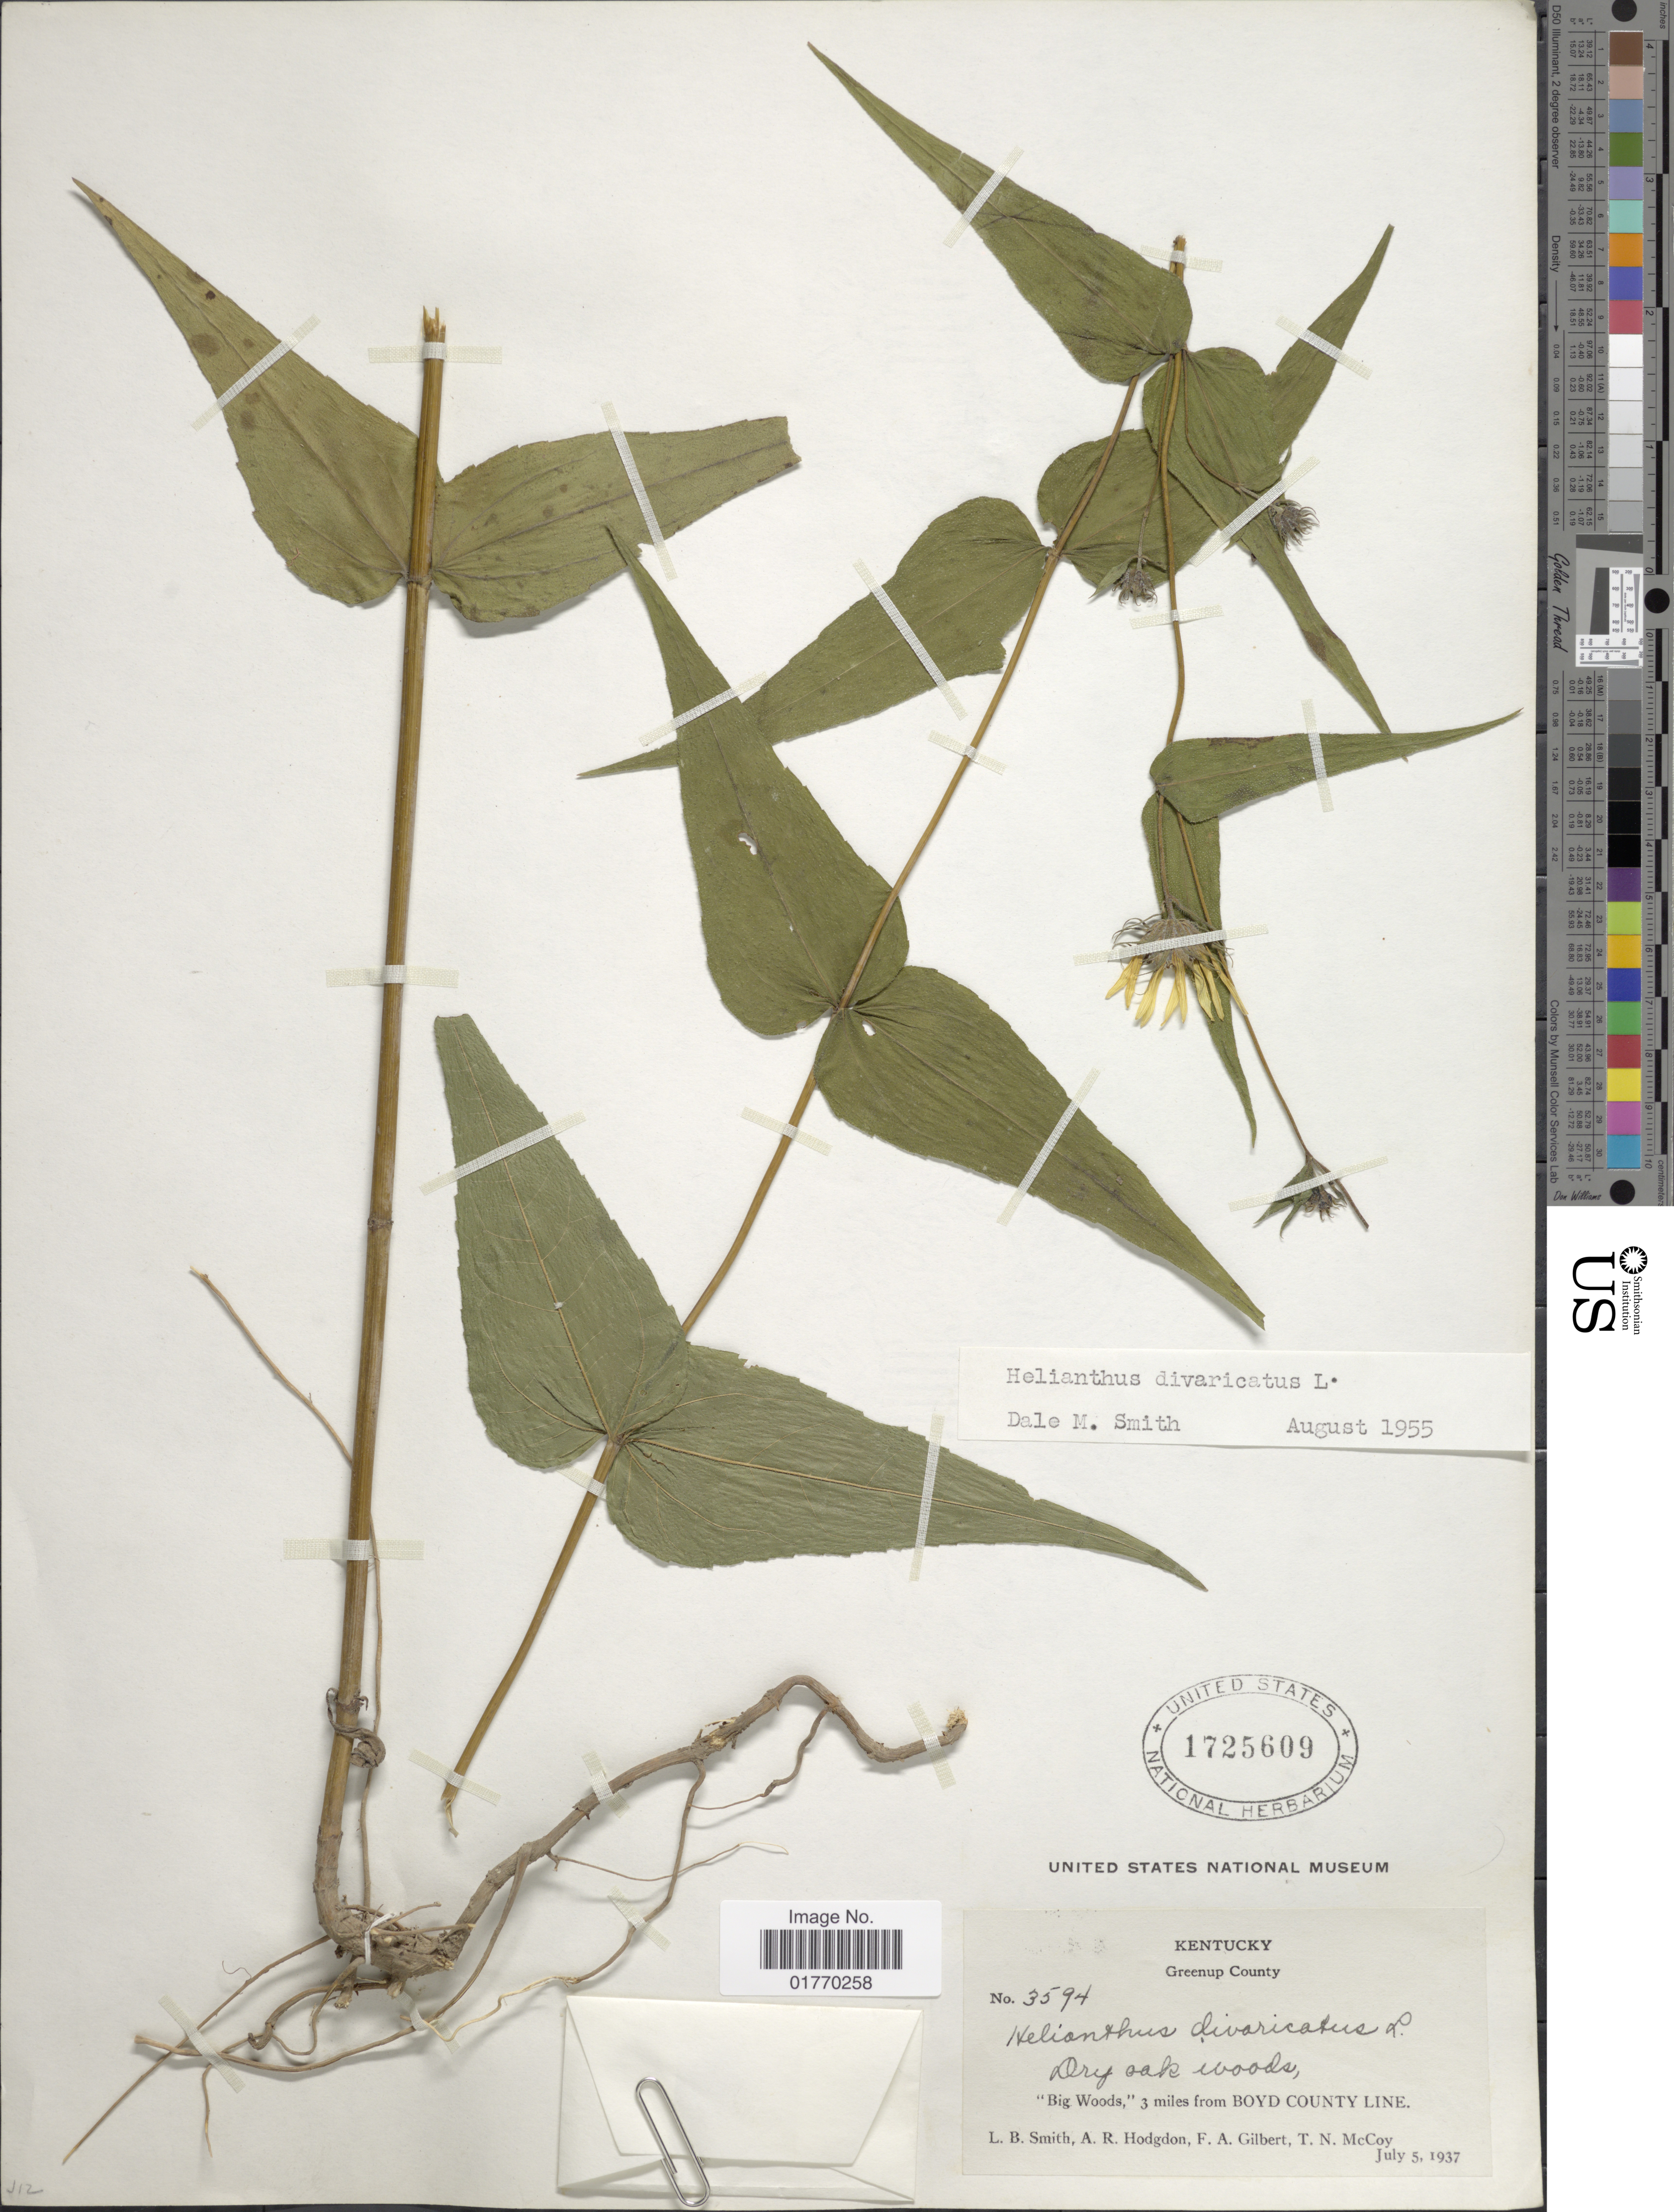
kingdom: Plantae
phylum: Tracheophyta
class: Magnoliopsida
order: Asterales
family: Asteraceae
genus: Helianthus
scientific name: Helianthus divaricatus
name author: L.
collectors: L. Smith, A. R. Hodgdon, F. A. Gilbert & T. N. McCoy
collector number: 3594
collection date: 1937-07-05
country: United States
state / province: Kentucky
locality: Greenup County, "Big Woods" , 3 miles from Boyd County Line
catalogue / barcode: US 1725609